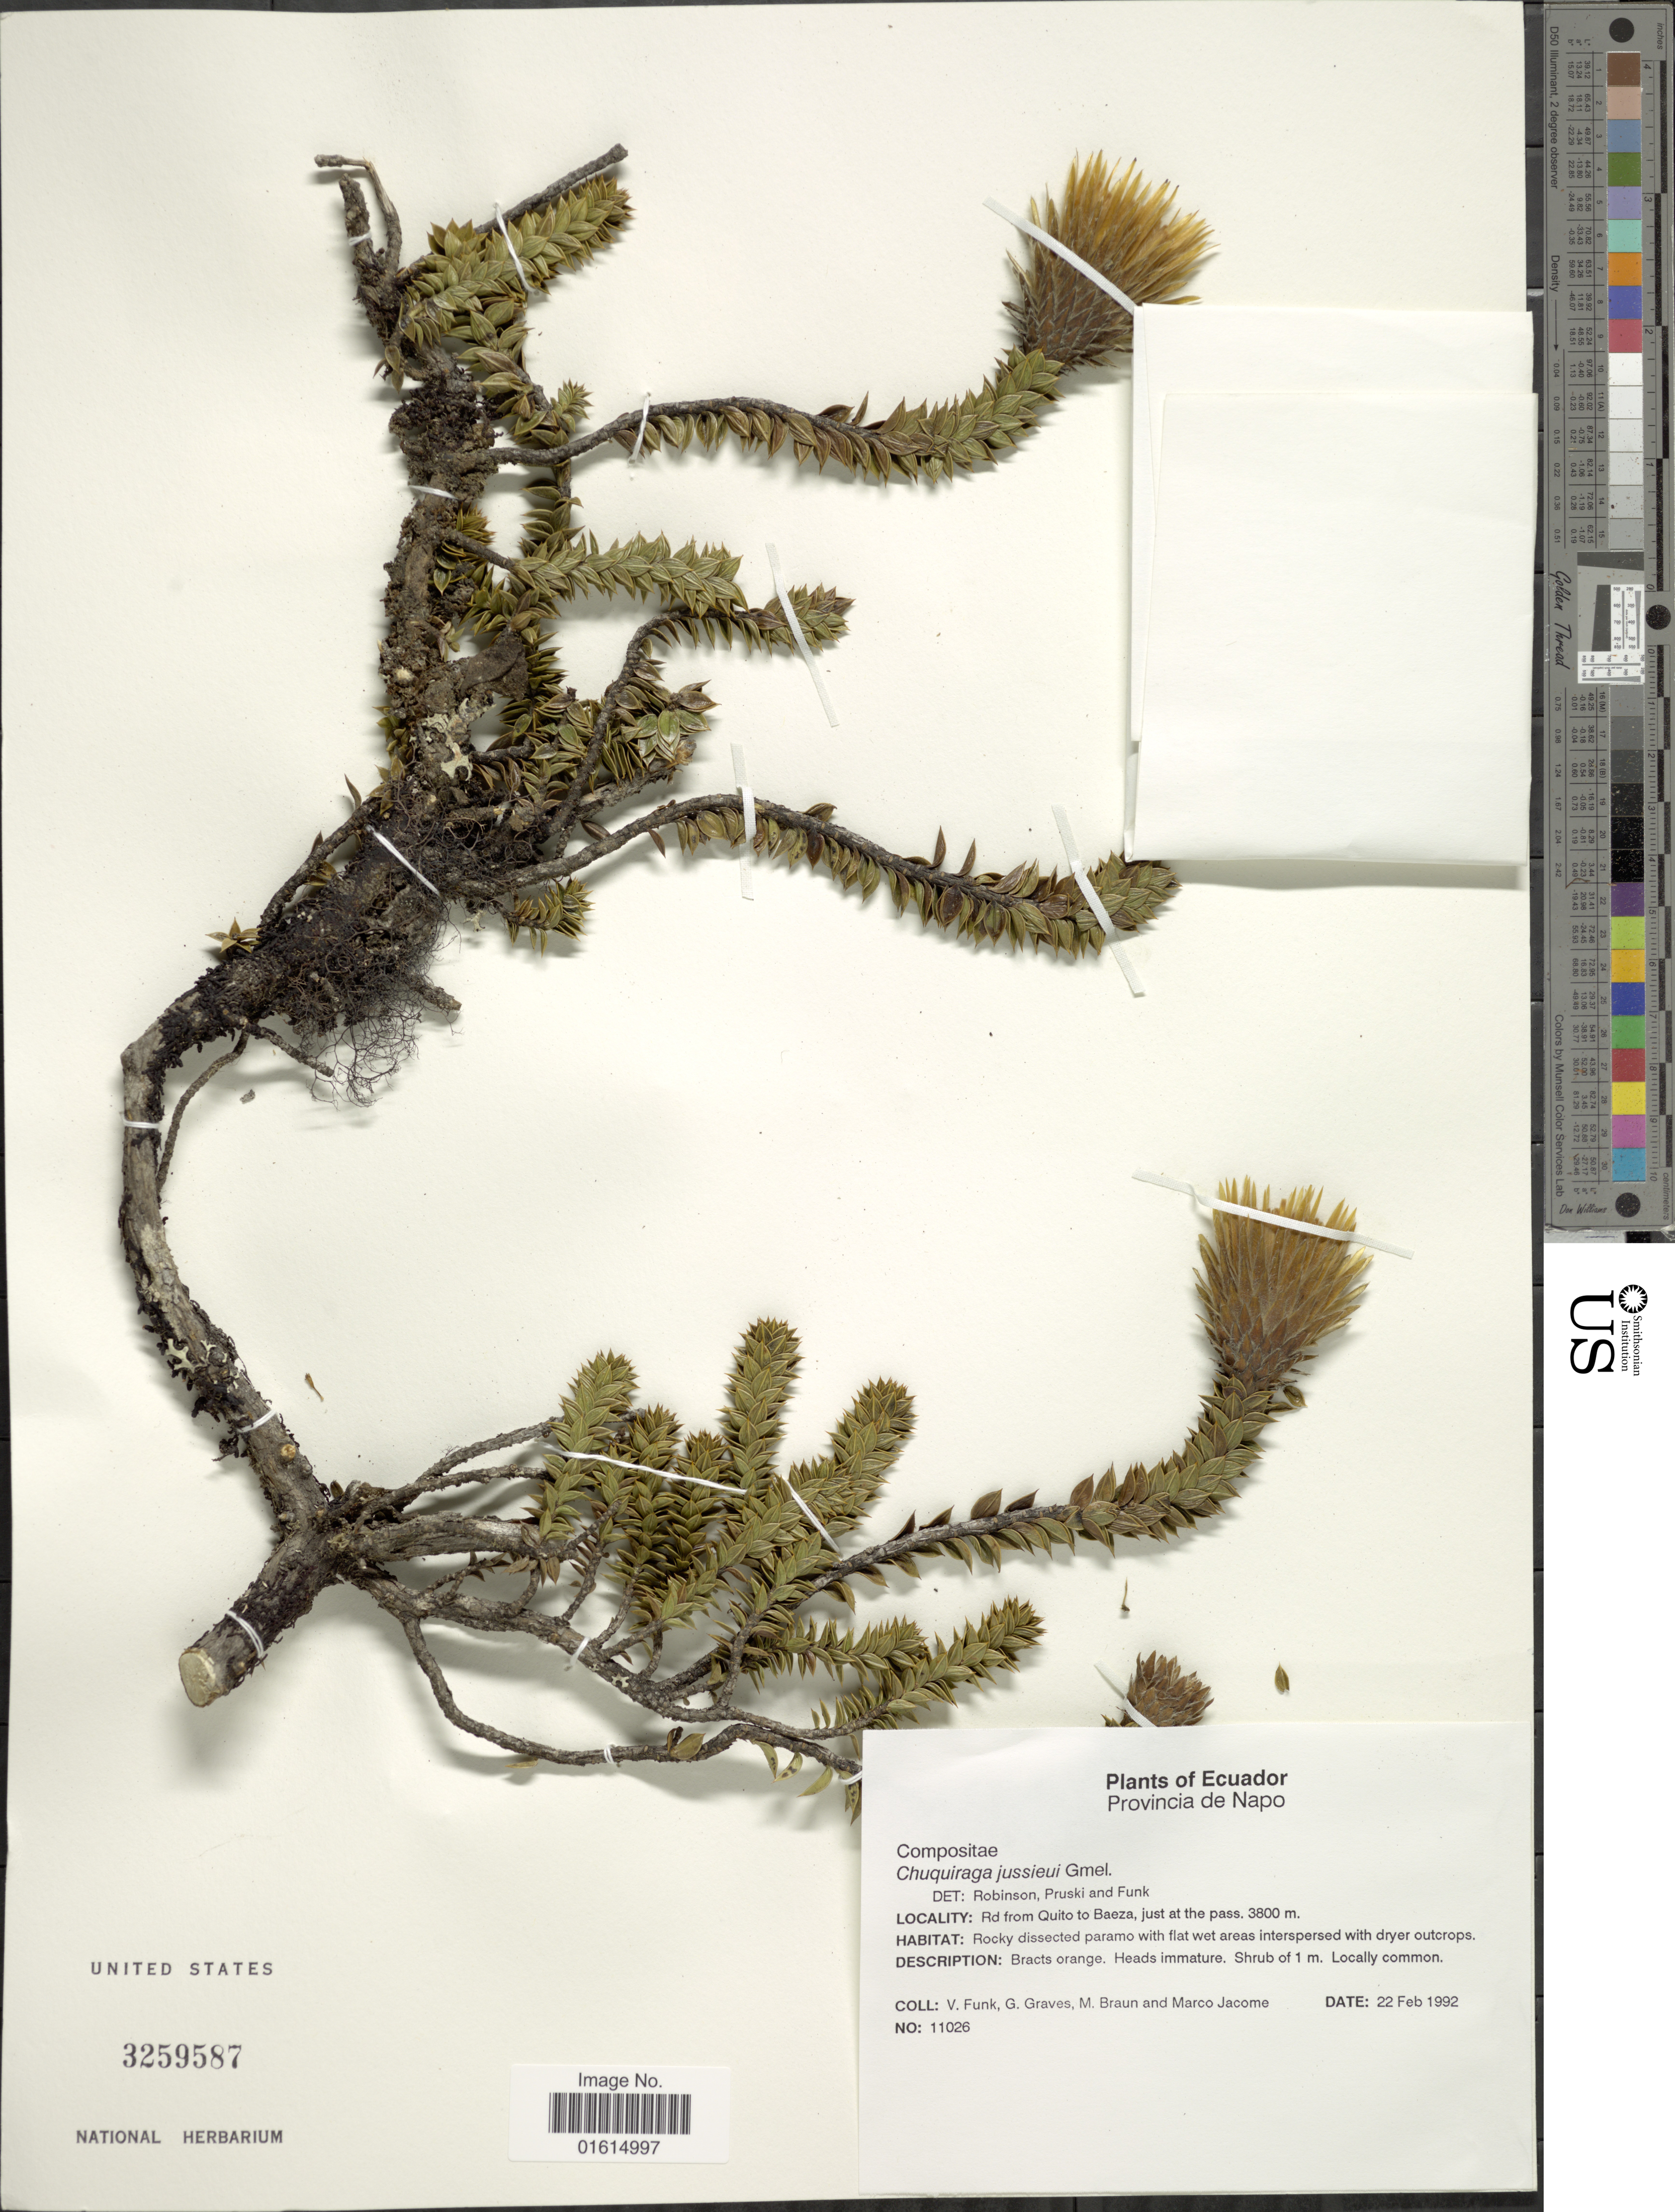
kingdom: Plantae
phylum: Tracheophyta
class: Magnoliopsida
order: Asterales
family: Asteraceae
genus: Chuquiraga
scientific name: Chuquiraga jussieui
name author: J.F. Gmel.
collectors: V. Funk, G. Graves, M. Braun & M. Jacome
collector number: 11026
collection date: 1992-02-22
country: Ecuador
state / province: Napo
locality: Provincia de Napo, Rd from Quito to Baeza, just at the pass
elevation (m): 3800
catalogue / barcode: US 3259587